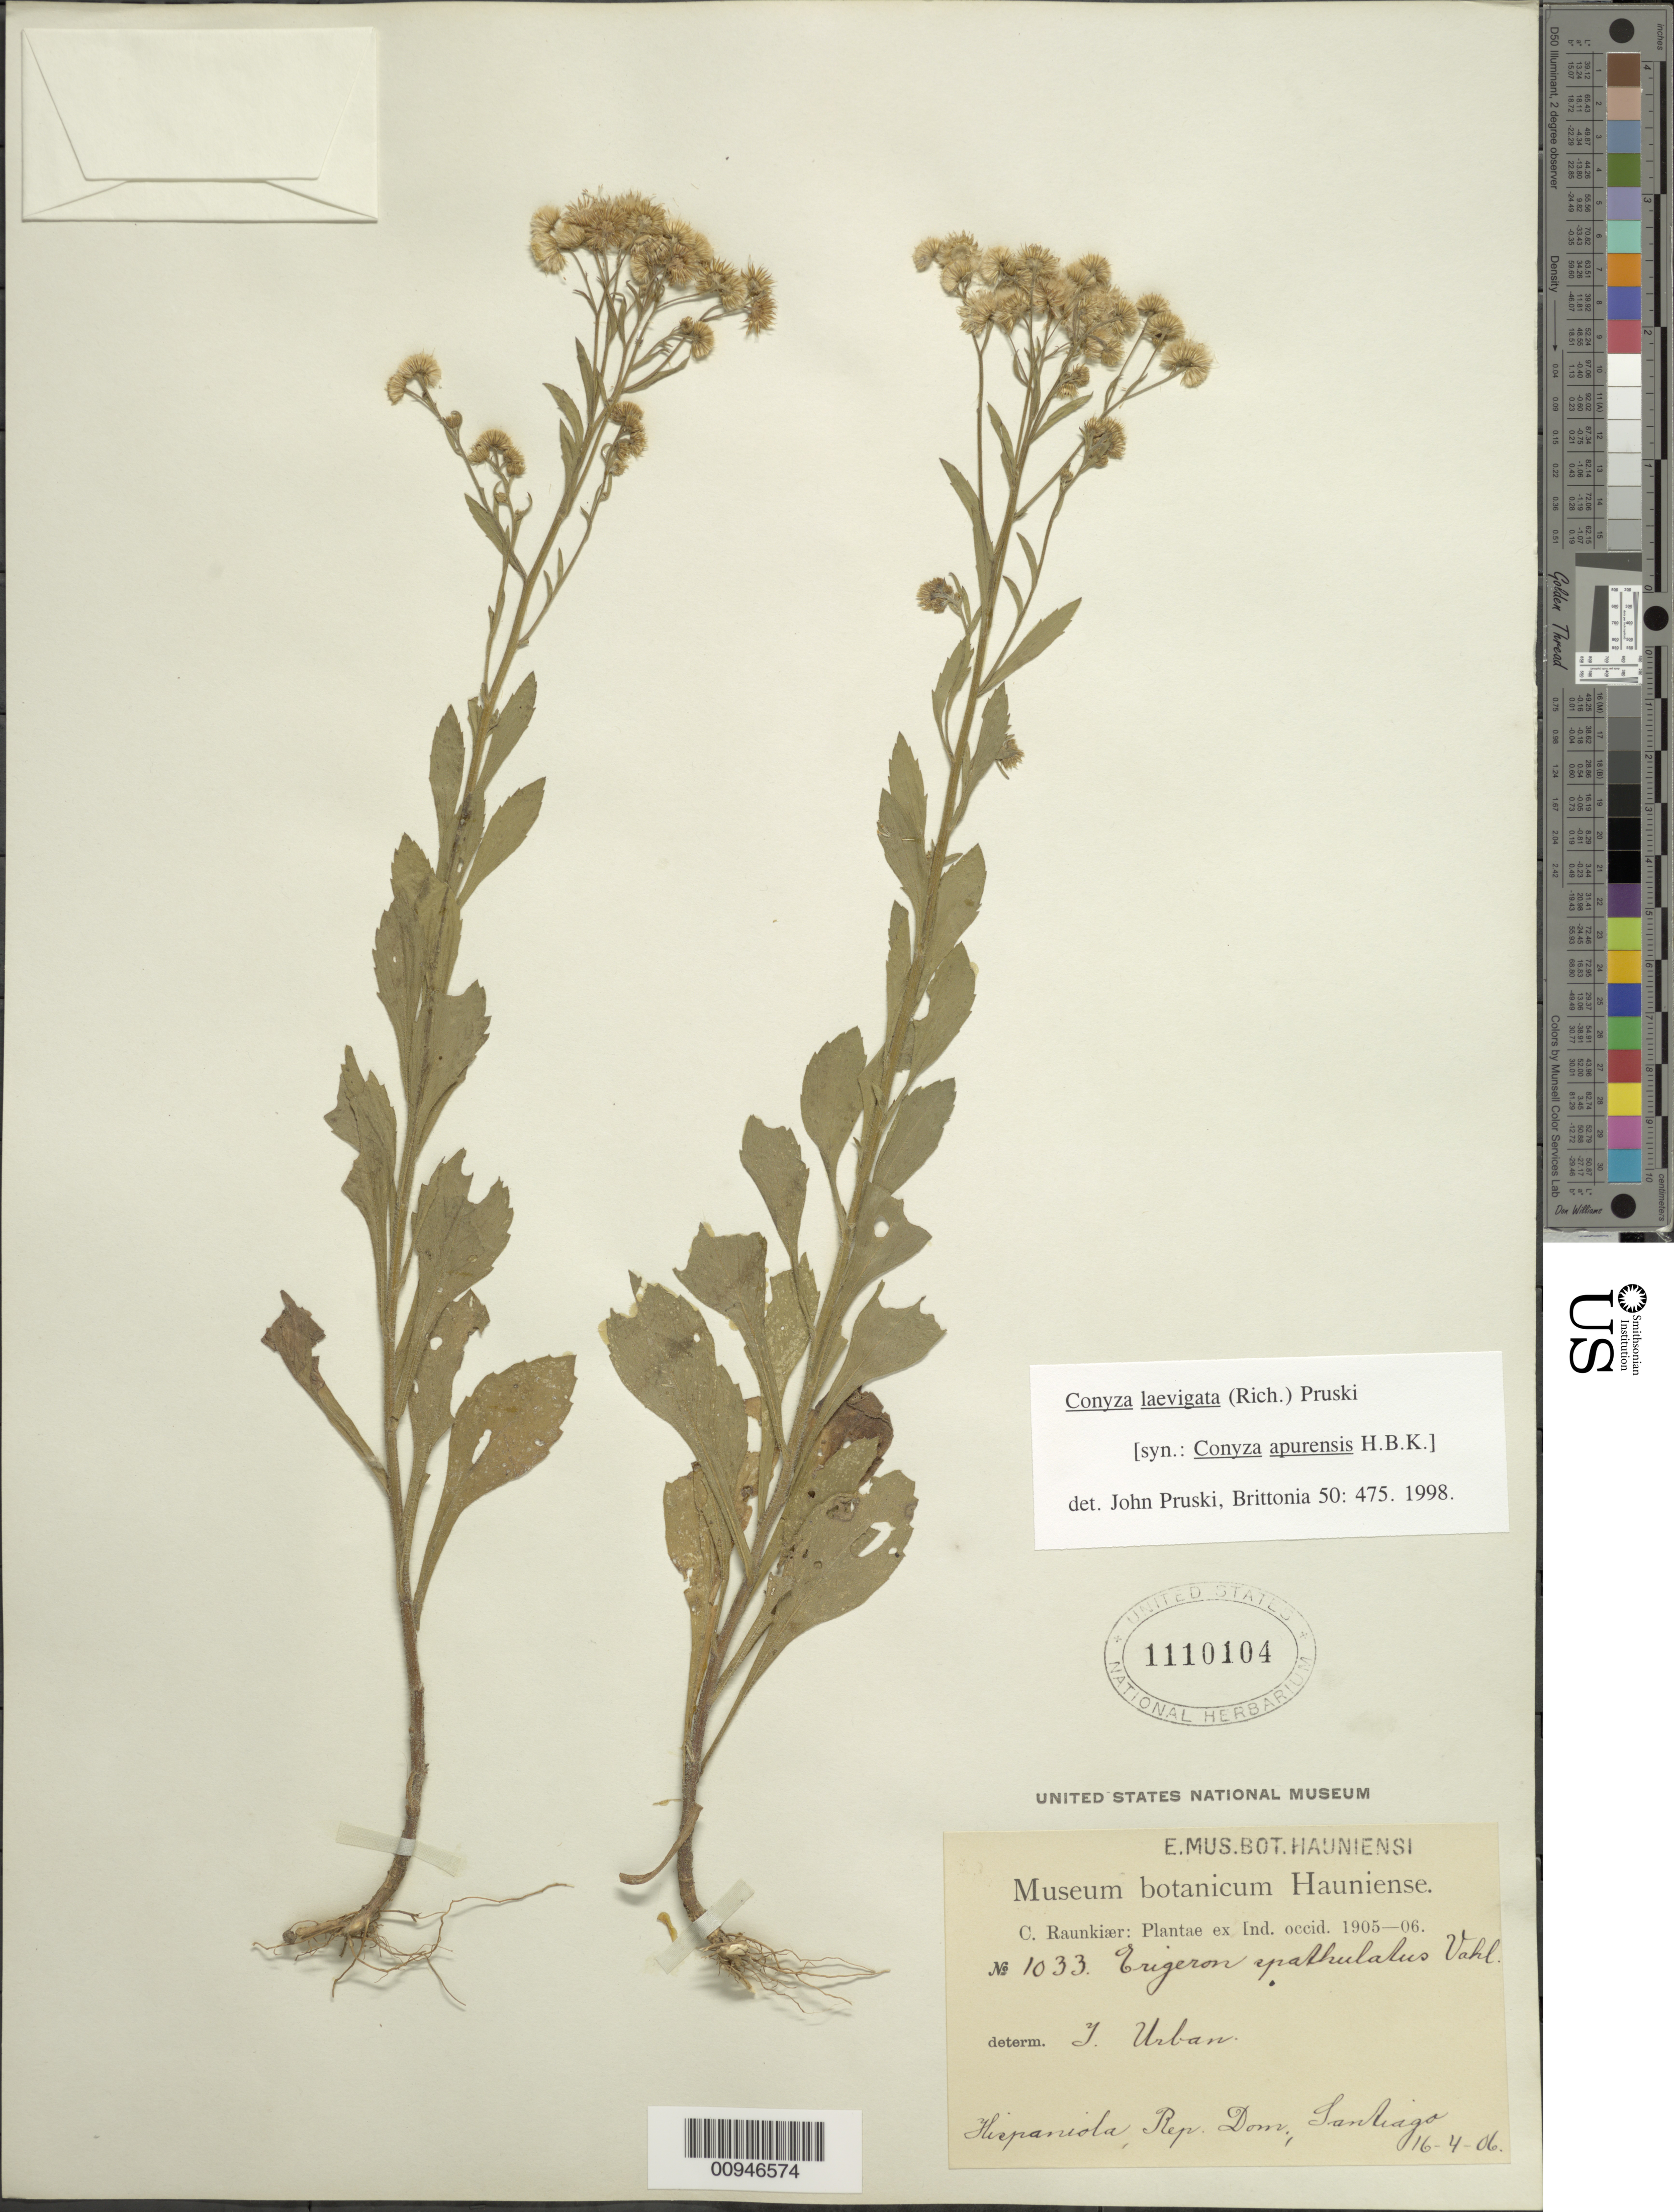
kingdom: Plantae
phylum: Tracheophyta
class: Magnoliopsida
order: Asterales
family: Asteraceae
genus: Conyza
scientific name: Conyza laevigata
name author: (Rich.) Pruski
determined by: Pruski, J. F.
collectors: C. C. Raunkiaer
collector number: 1033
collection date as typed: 16 Apr 1906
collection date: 1906-04-16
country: Dominican Republic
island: Hispaniola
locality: Santiago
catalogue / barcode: US 1110104